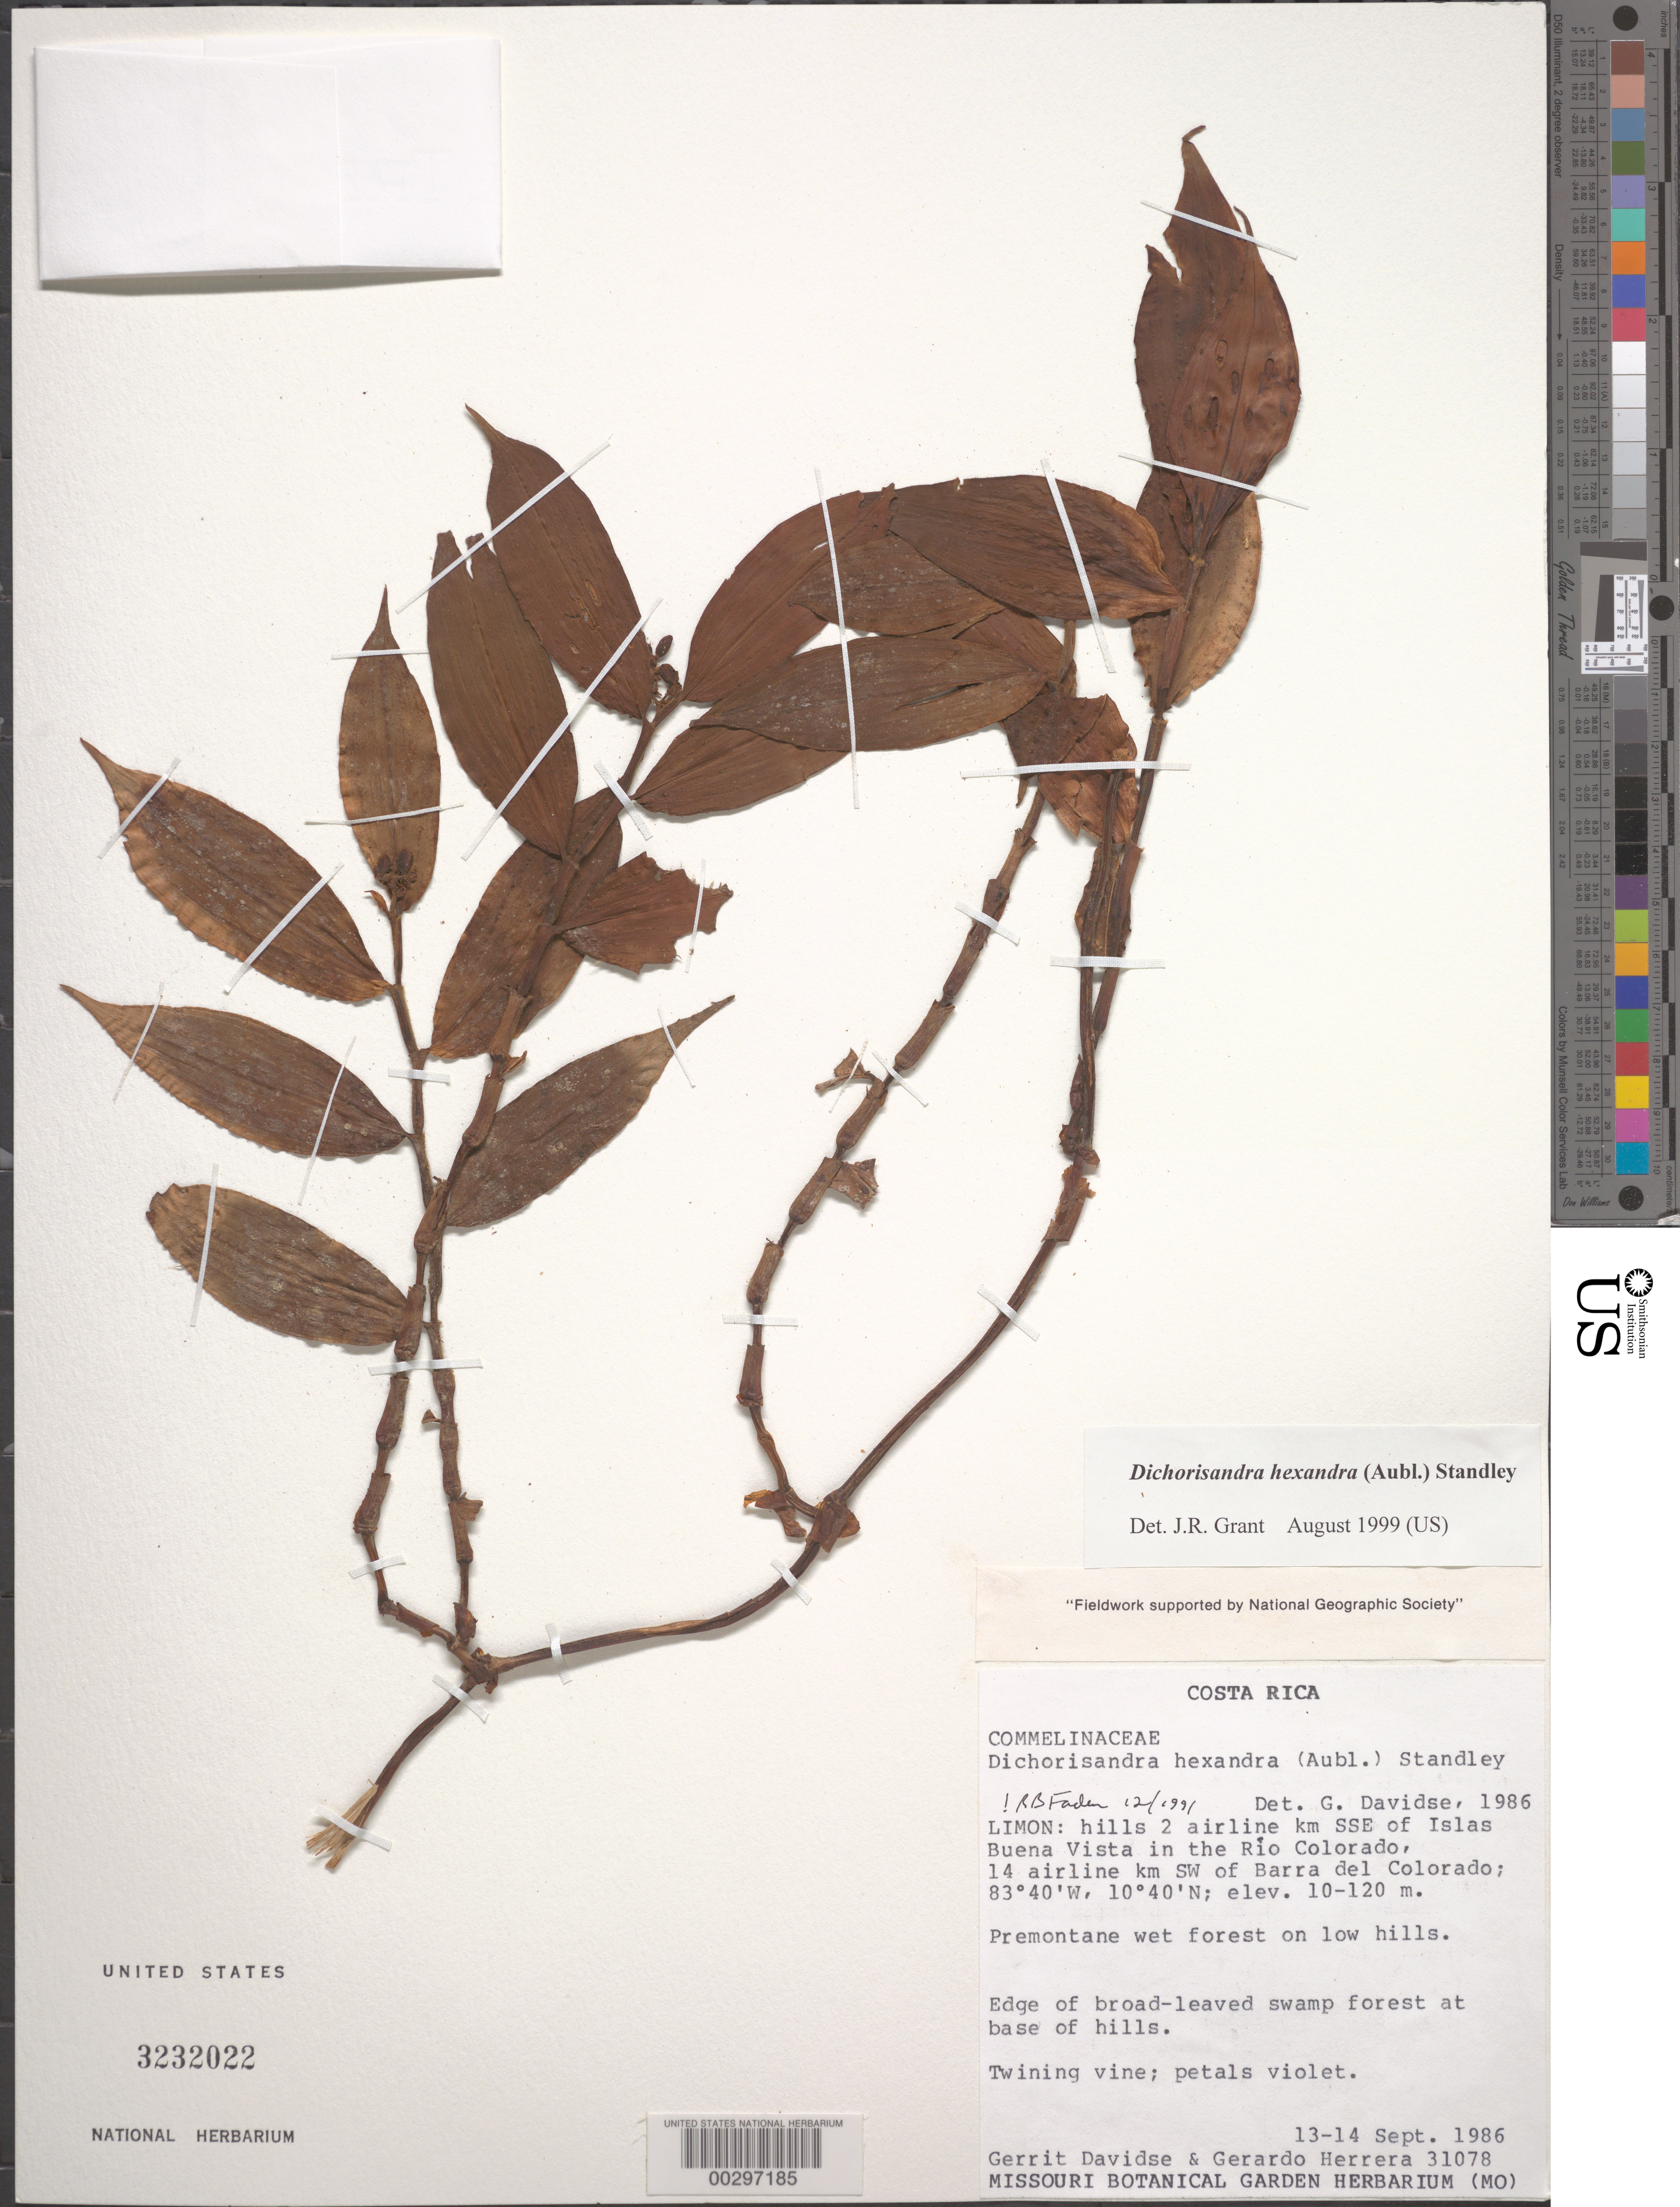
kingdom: Plantae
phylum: Tracheophyta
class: Liliopsida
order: Commelinales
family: Commelinaceae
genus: Dichorisandra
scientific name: Dichorisandra hexandra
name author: (Aubl.) Standl.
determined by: Faden, Robert B., (US), Smithsonian Institution - National Museum of Natural History (UNITED STATES)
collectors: G. Davidse & G. Herrera Ch.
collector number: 31078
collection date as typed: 13 Sep 1986 to 14 Sep 1986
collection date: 1986-09-13/1986-09-14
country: Costa Rica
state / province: Limón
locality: S of islas buena vista in rio colorado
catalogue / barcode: US 3232022